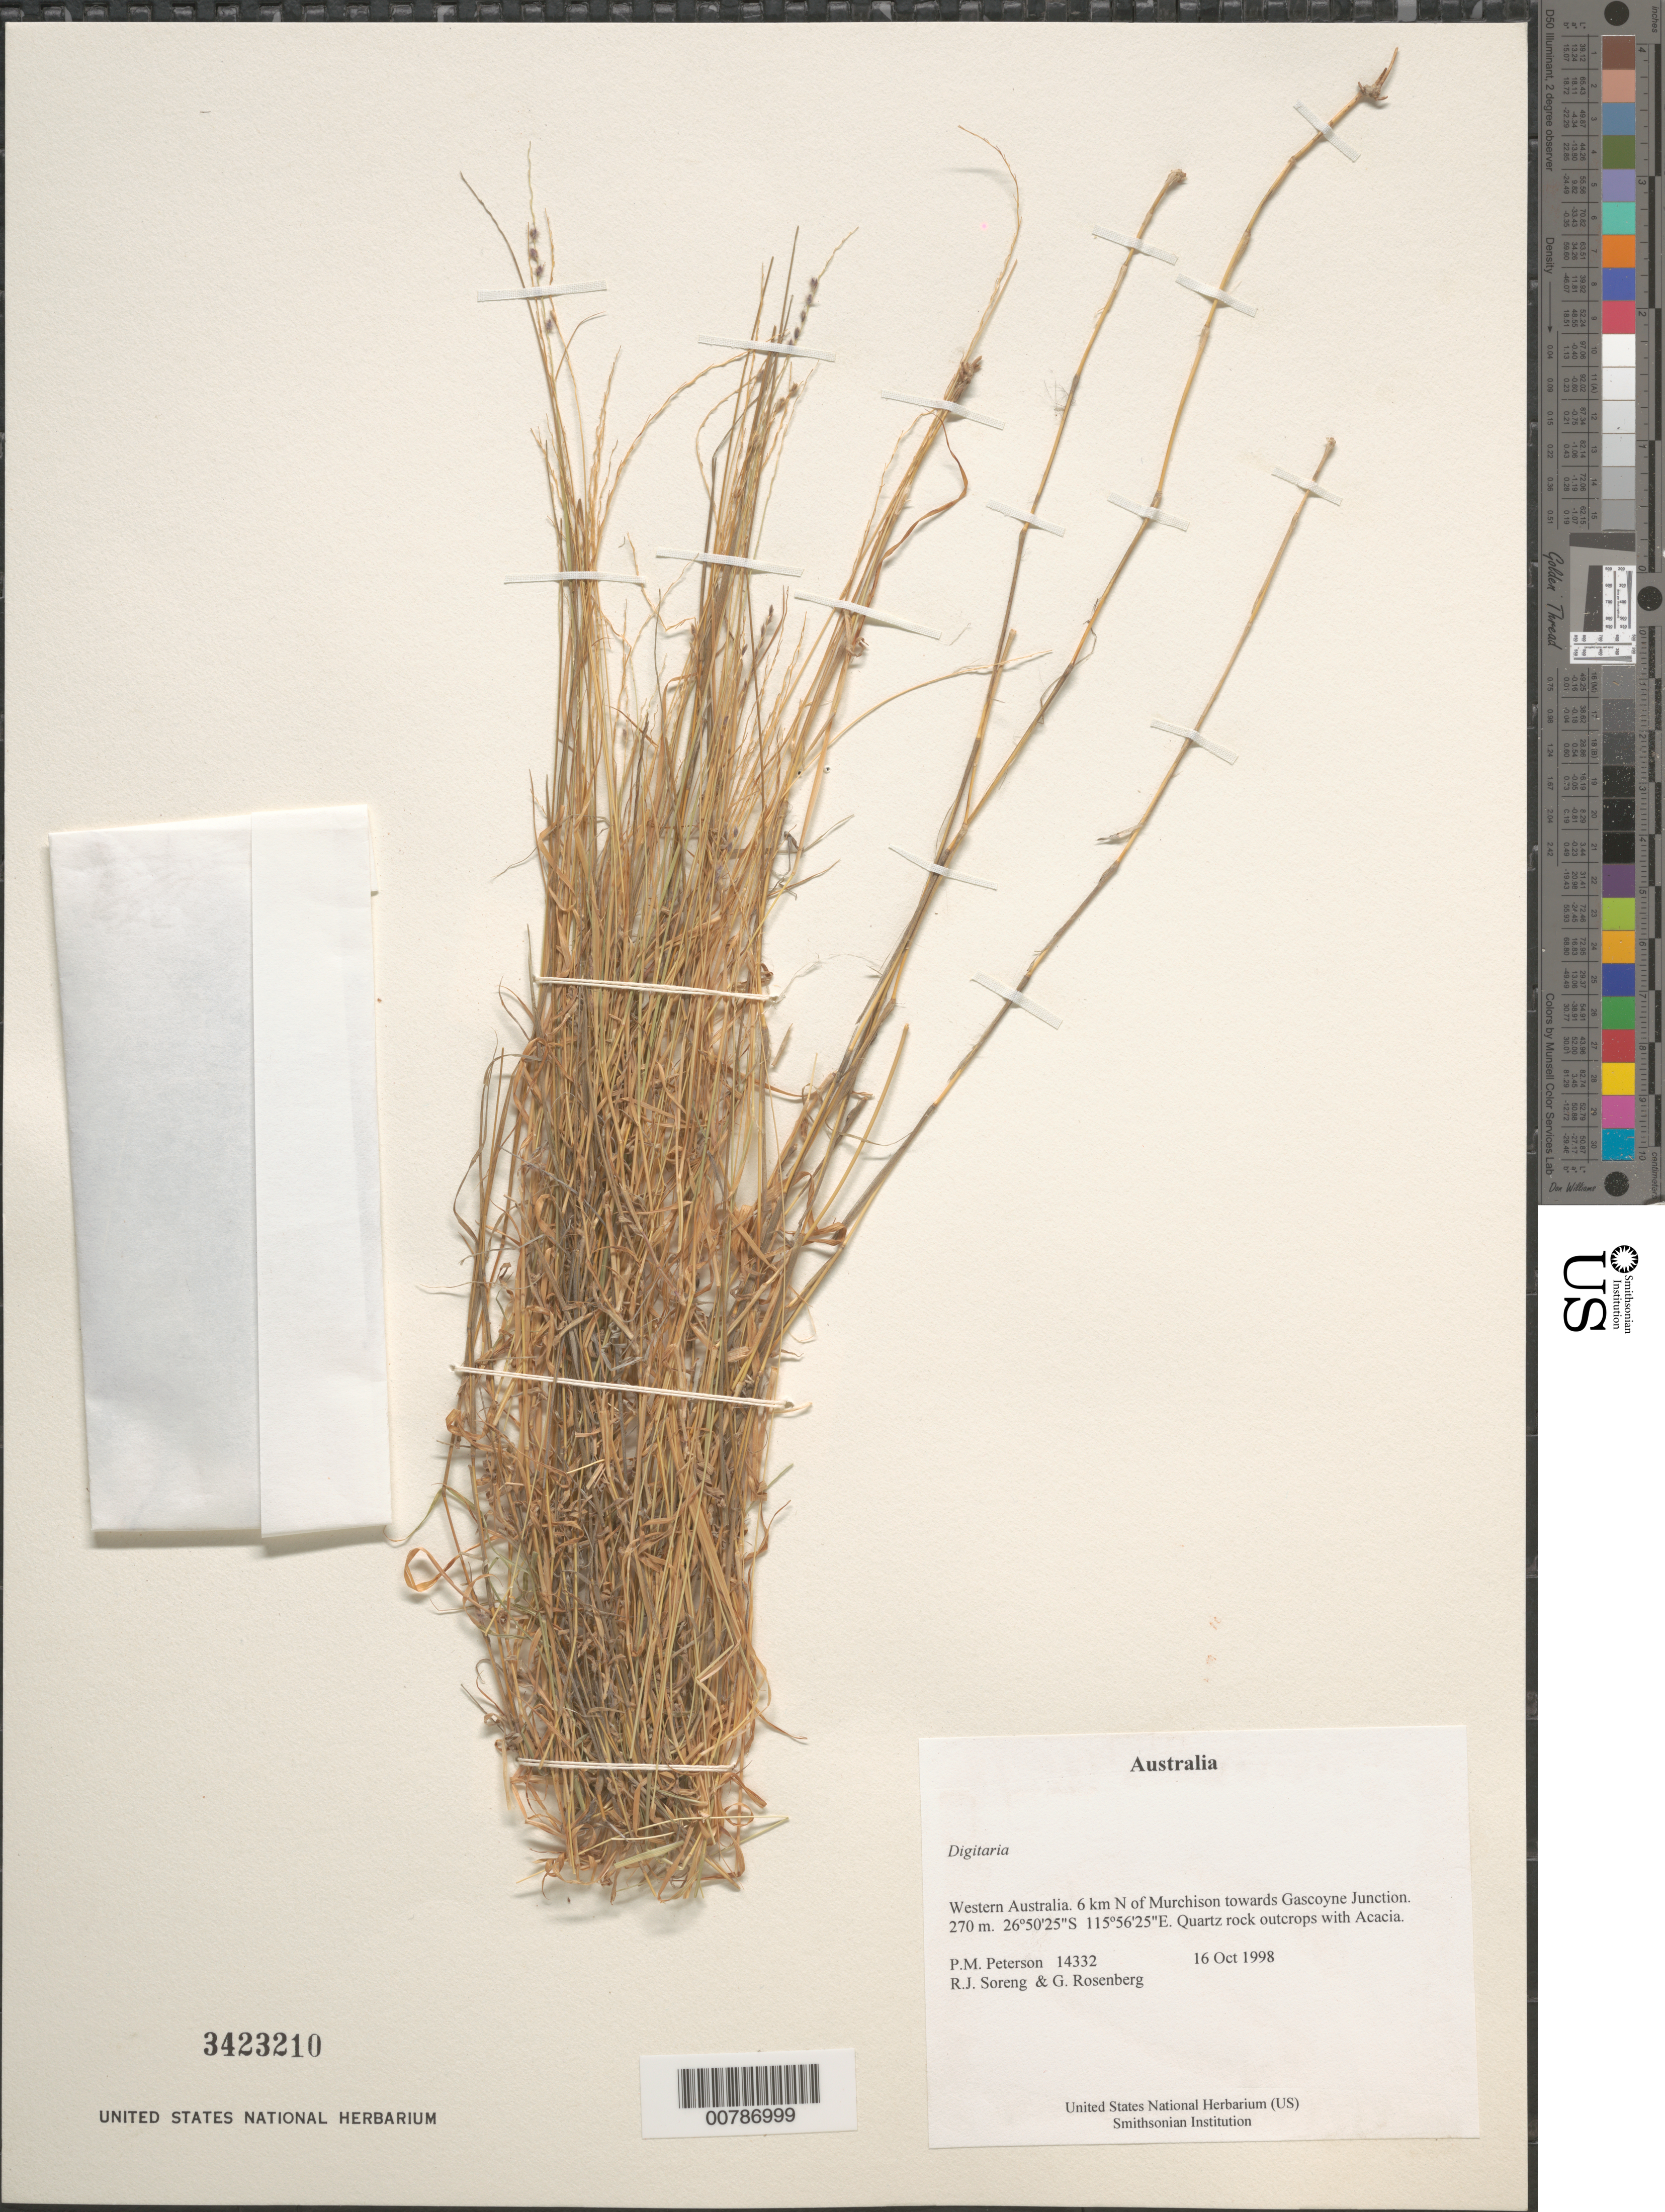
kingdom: Plantae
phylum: Tracheophyta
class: Liliopsida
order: Poales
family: Poaceae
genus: Digitaria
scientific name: Digitaria sp.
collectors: P. M. Peterson, R. J. Soreng & G. Rosenberg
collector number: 14332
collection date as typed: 16 Oct 1998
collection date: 1998-10-16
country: Australia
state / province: Western Australia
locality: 6 km N of Murchison towards Gascoyne Junction.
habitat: Quartz rock outcrops with Acacia.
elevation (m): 270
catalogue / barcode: US 3423210